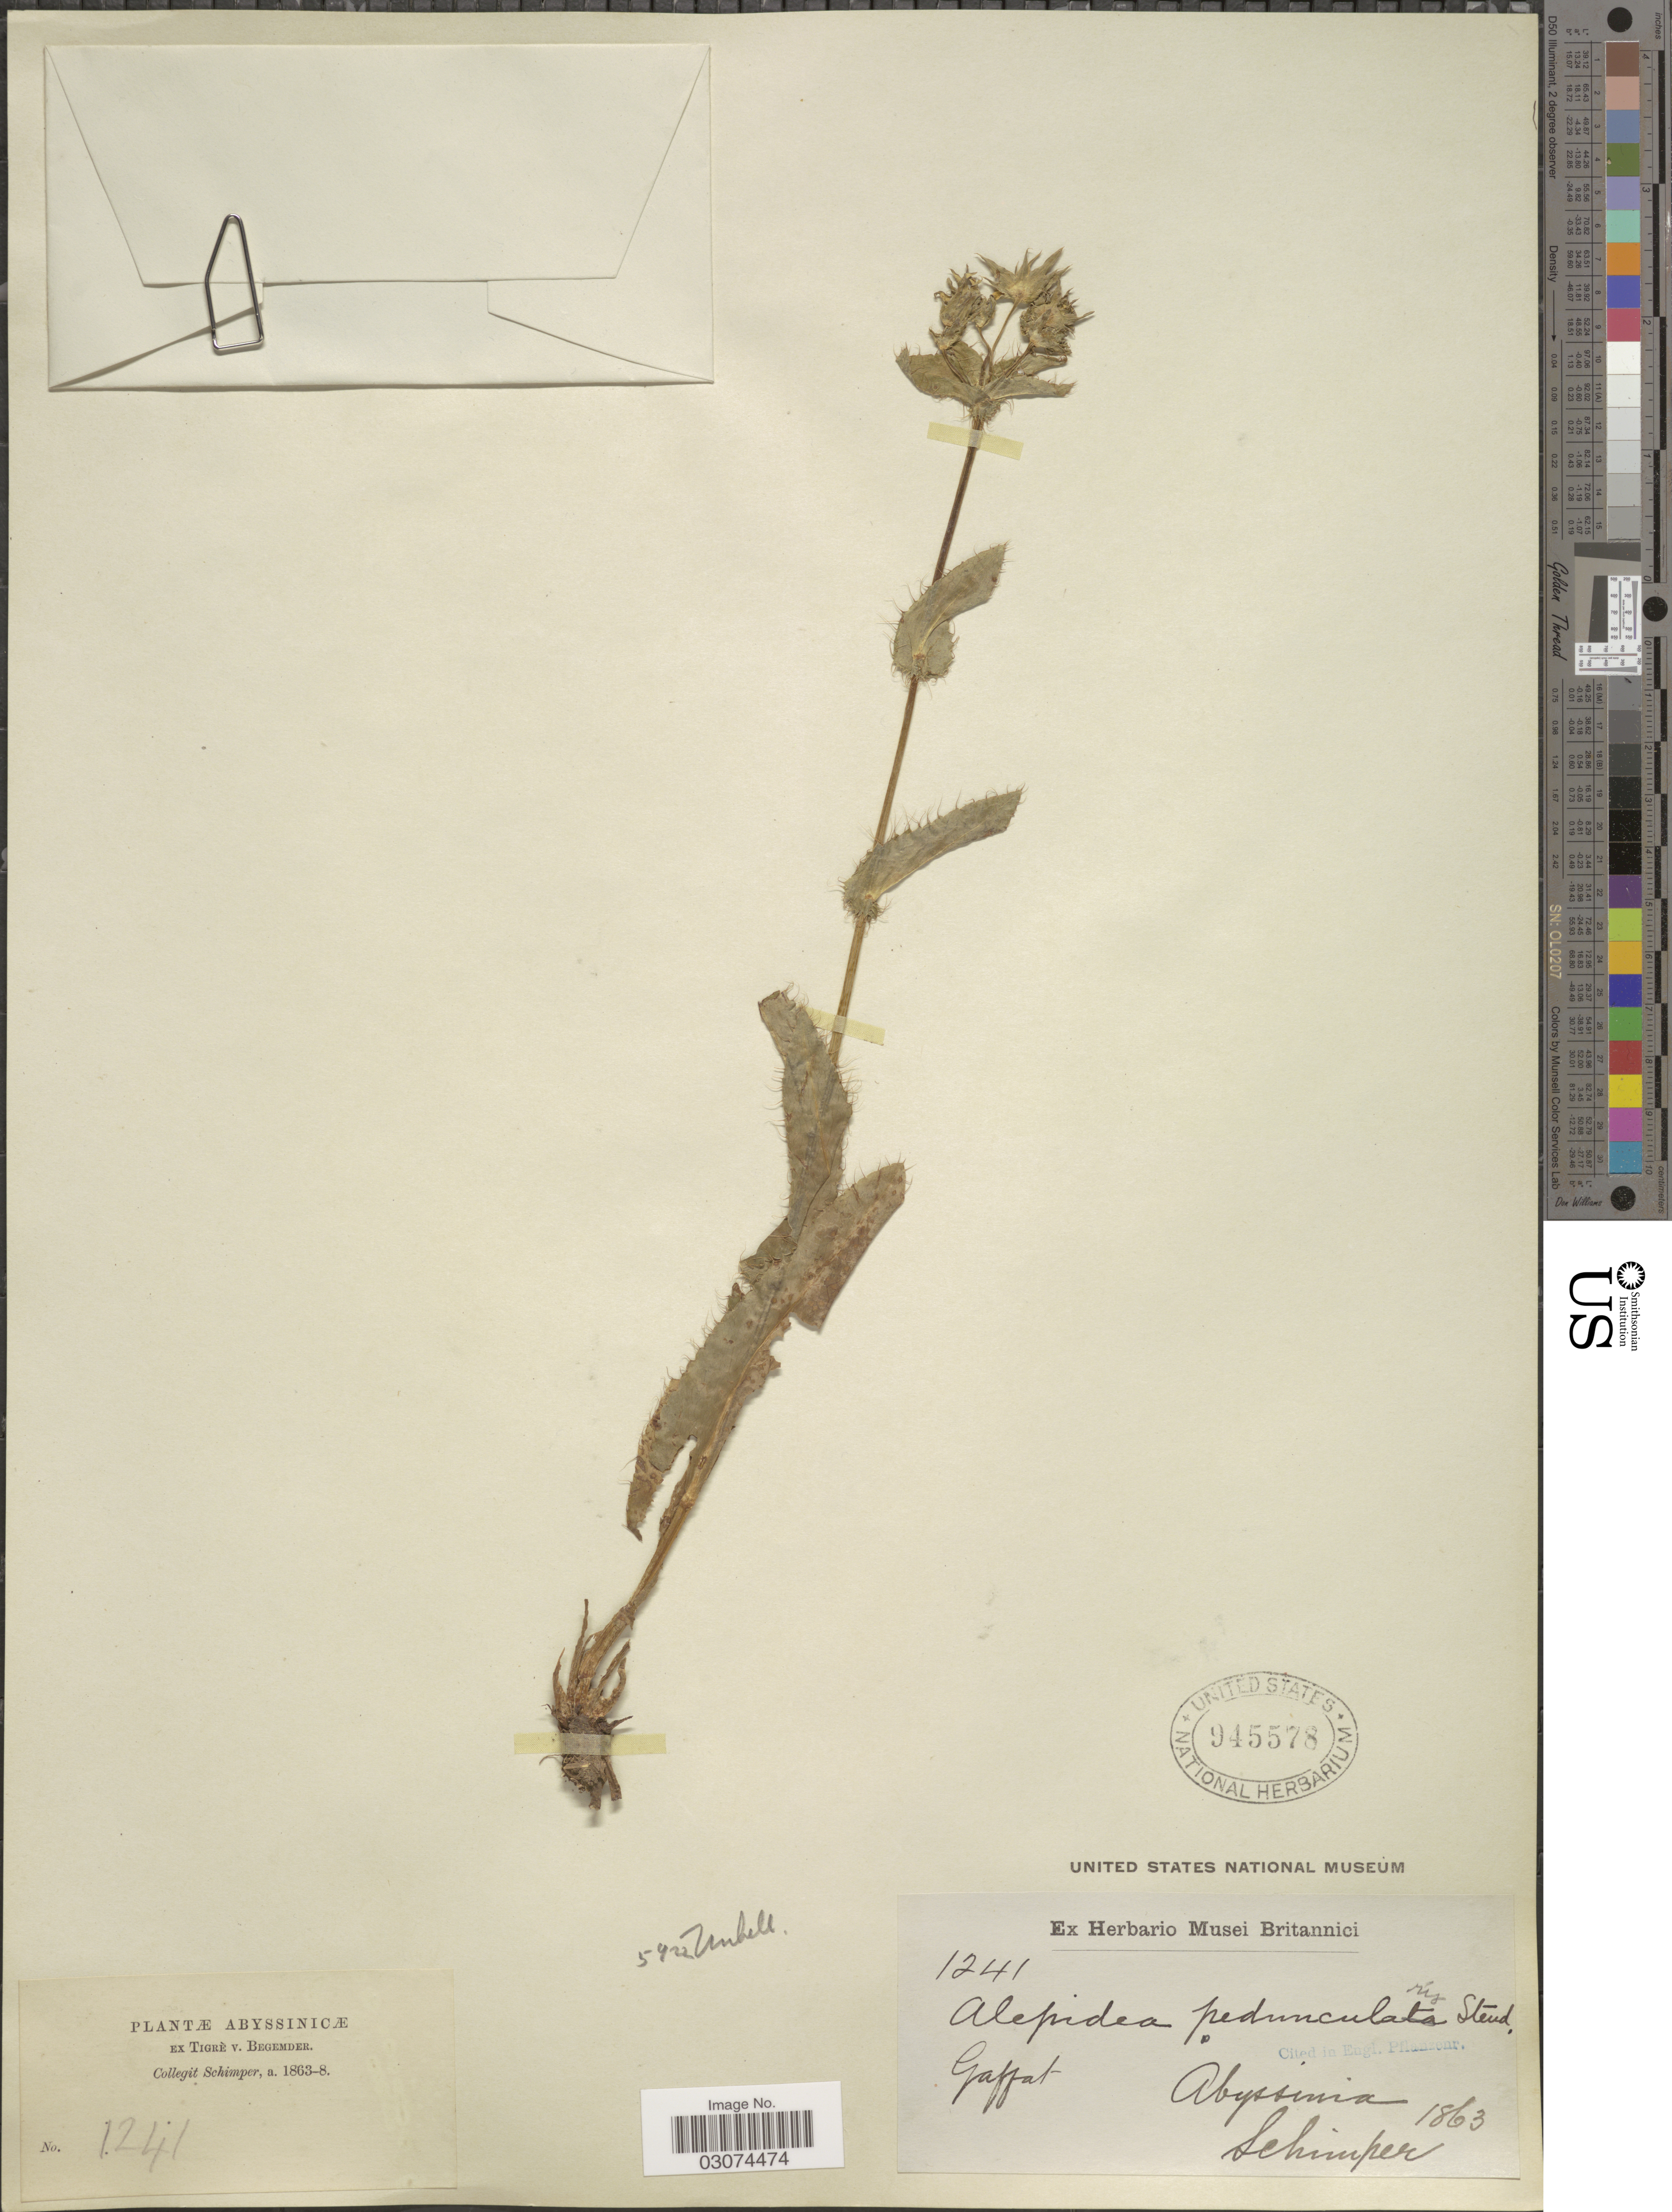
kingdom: Plantae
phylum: Tracheophyta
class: Magnoliopsida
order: Apiales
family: Apiaceae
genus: Alepidea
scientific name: Alepidea peduncularis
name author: Steud. ex A. Rich.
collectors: -. Schimper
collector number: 1241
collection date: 1863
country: Eritrea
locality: Abyssinia. Gaffat. Ex Tigrè v. Begemder.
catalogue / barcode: US 945578